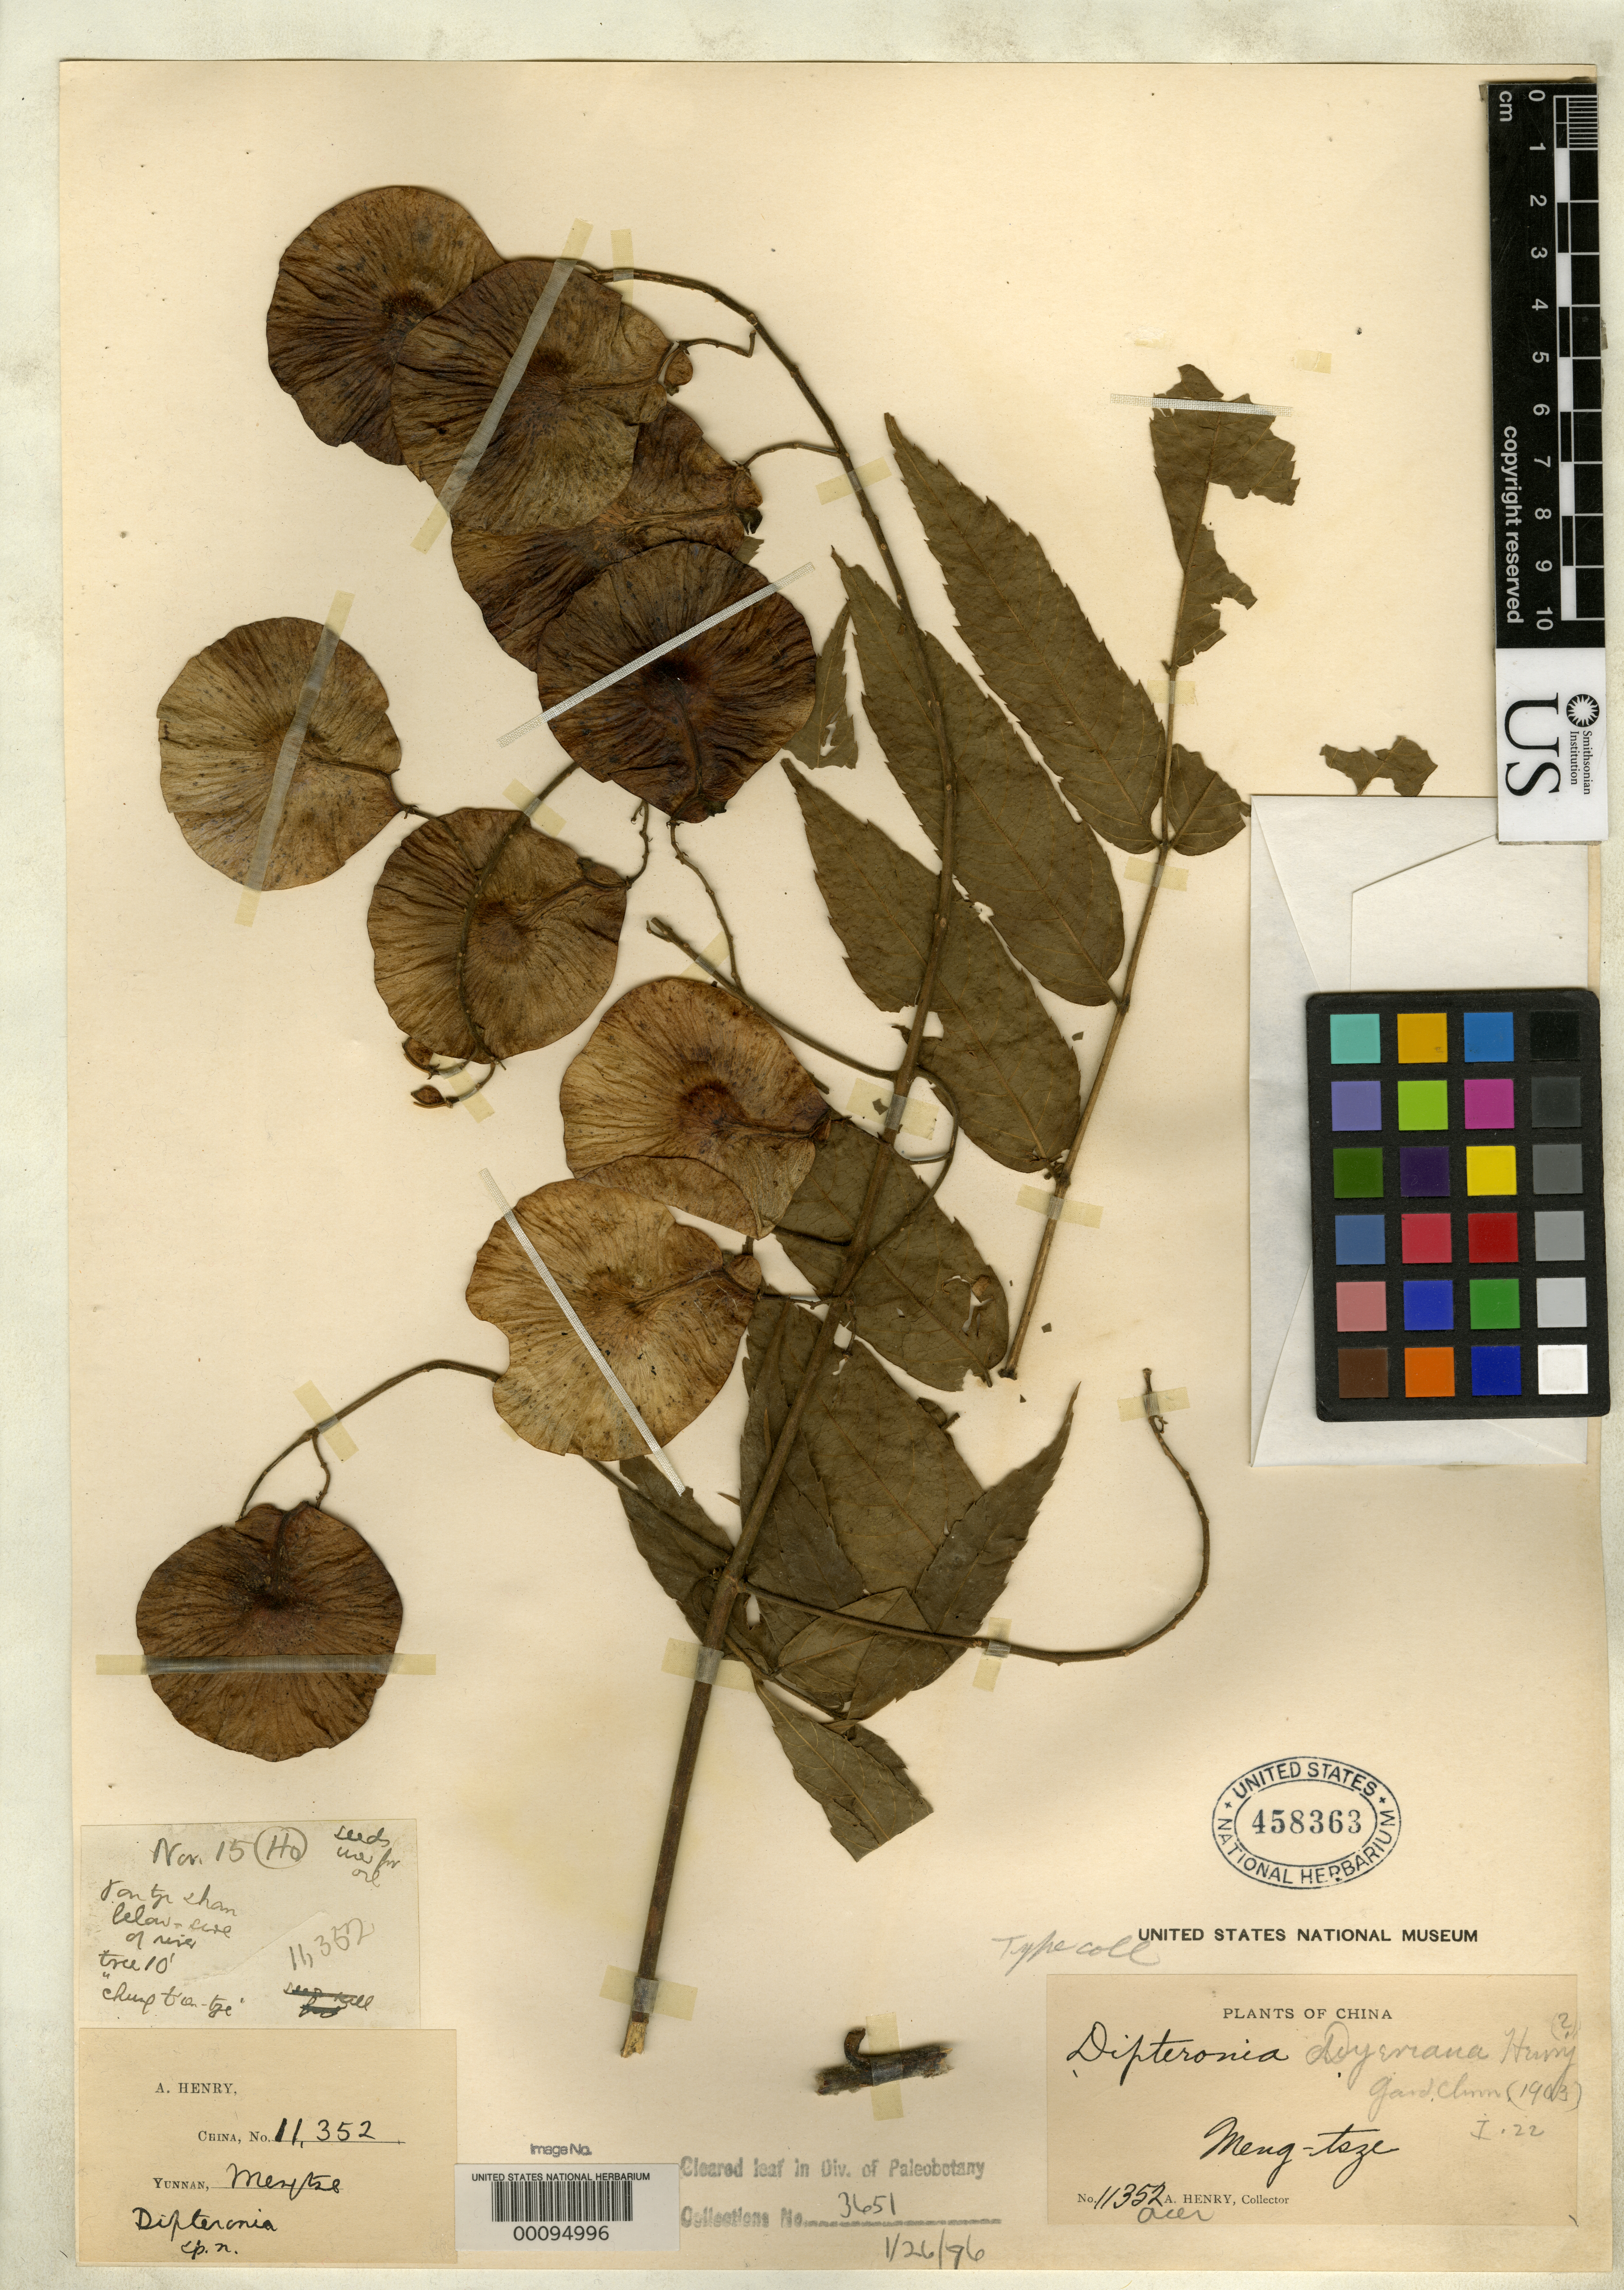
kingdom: Plantae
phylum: Tracheophyta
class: Magnoliopsida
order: Sapindales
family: Sapindaceae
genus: Dipteronia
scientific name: Dipteronia dyerana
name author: A. Henry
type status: Type Collection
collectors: A. Henry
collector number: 11352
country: China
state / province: Yunnan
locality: Meng-tsze.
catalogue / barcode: US 458363